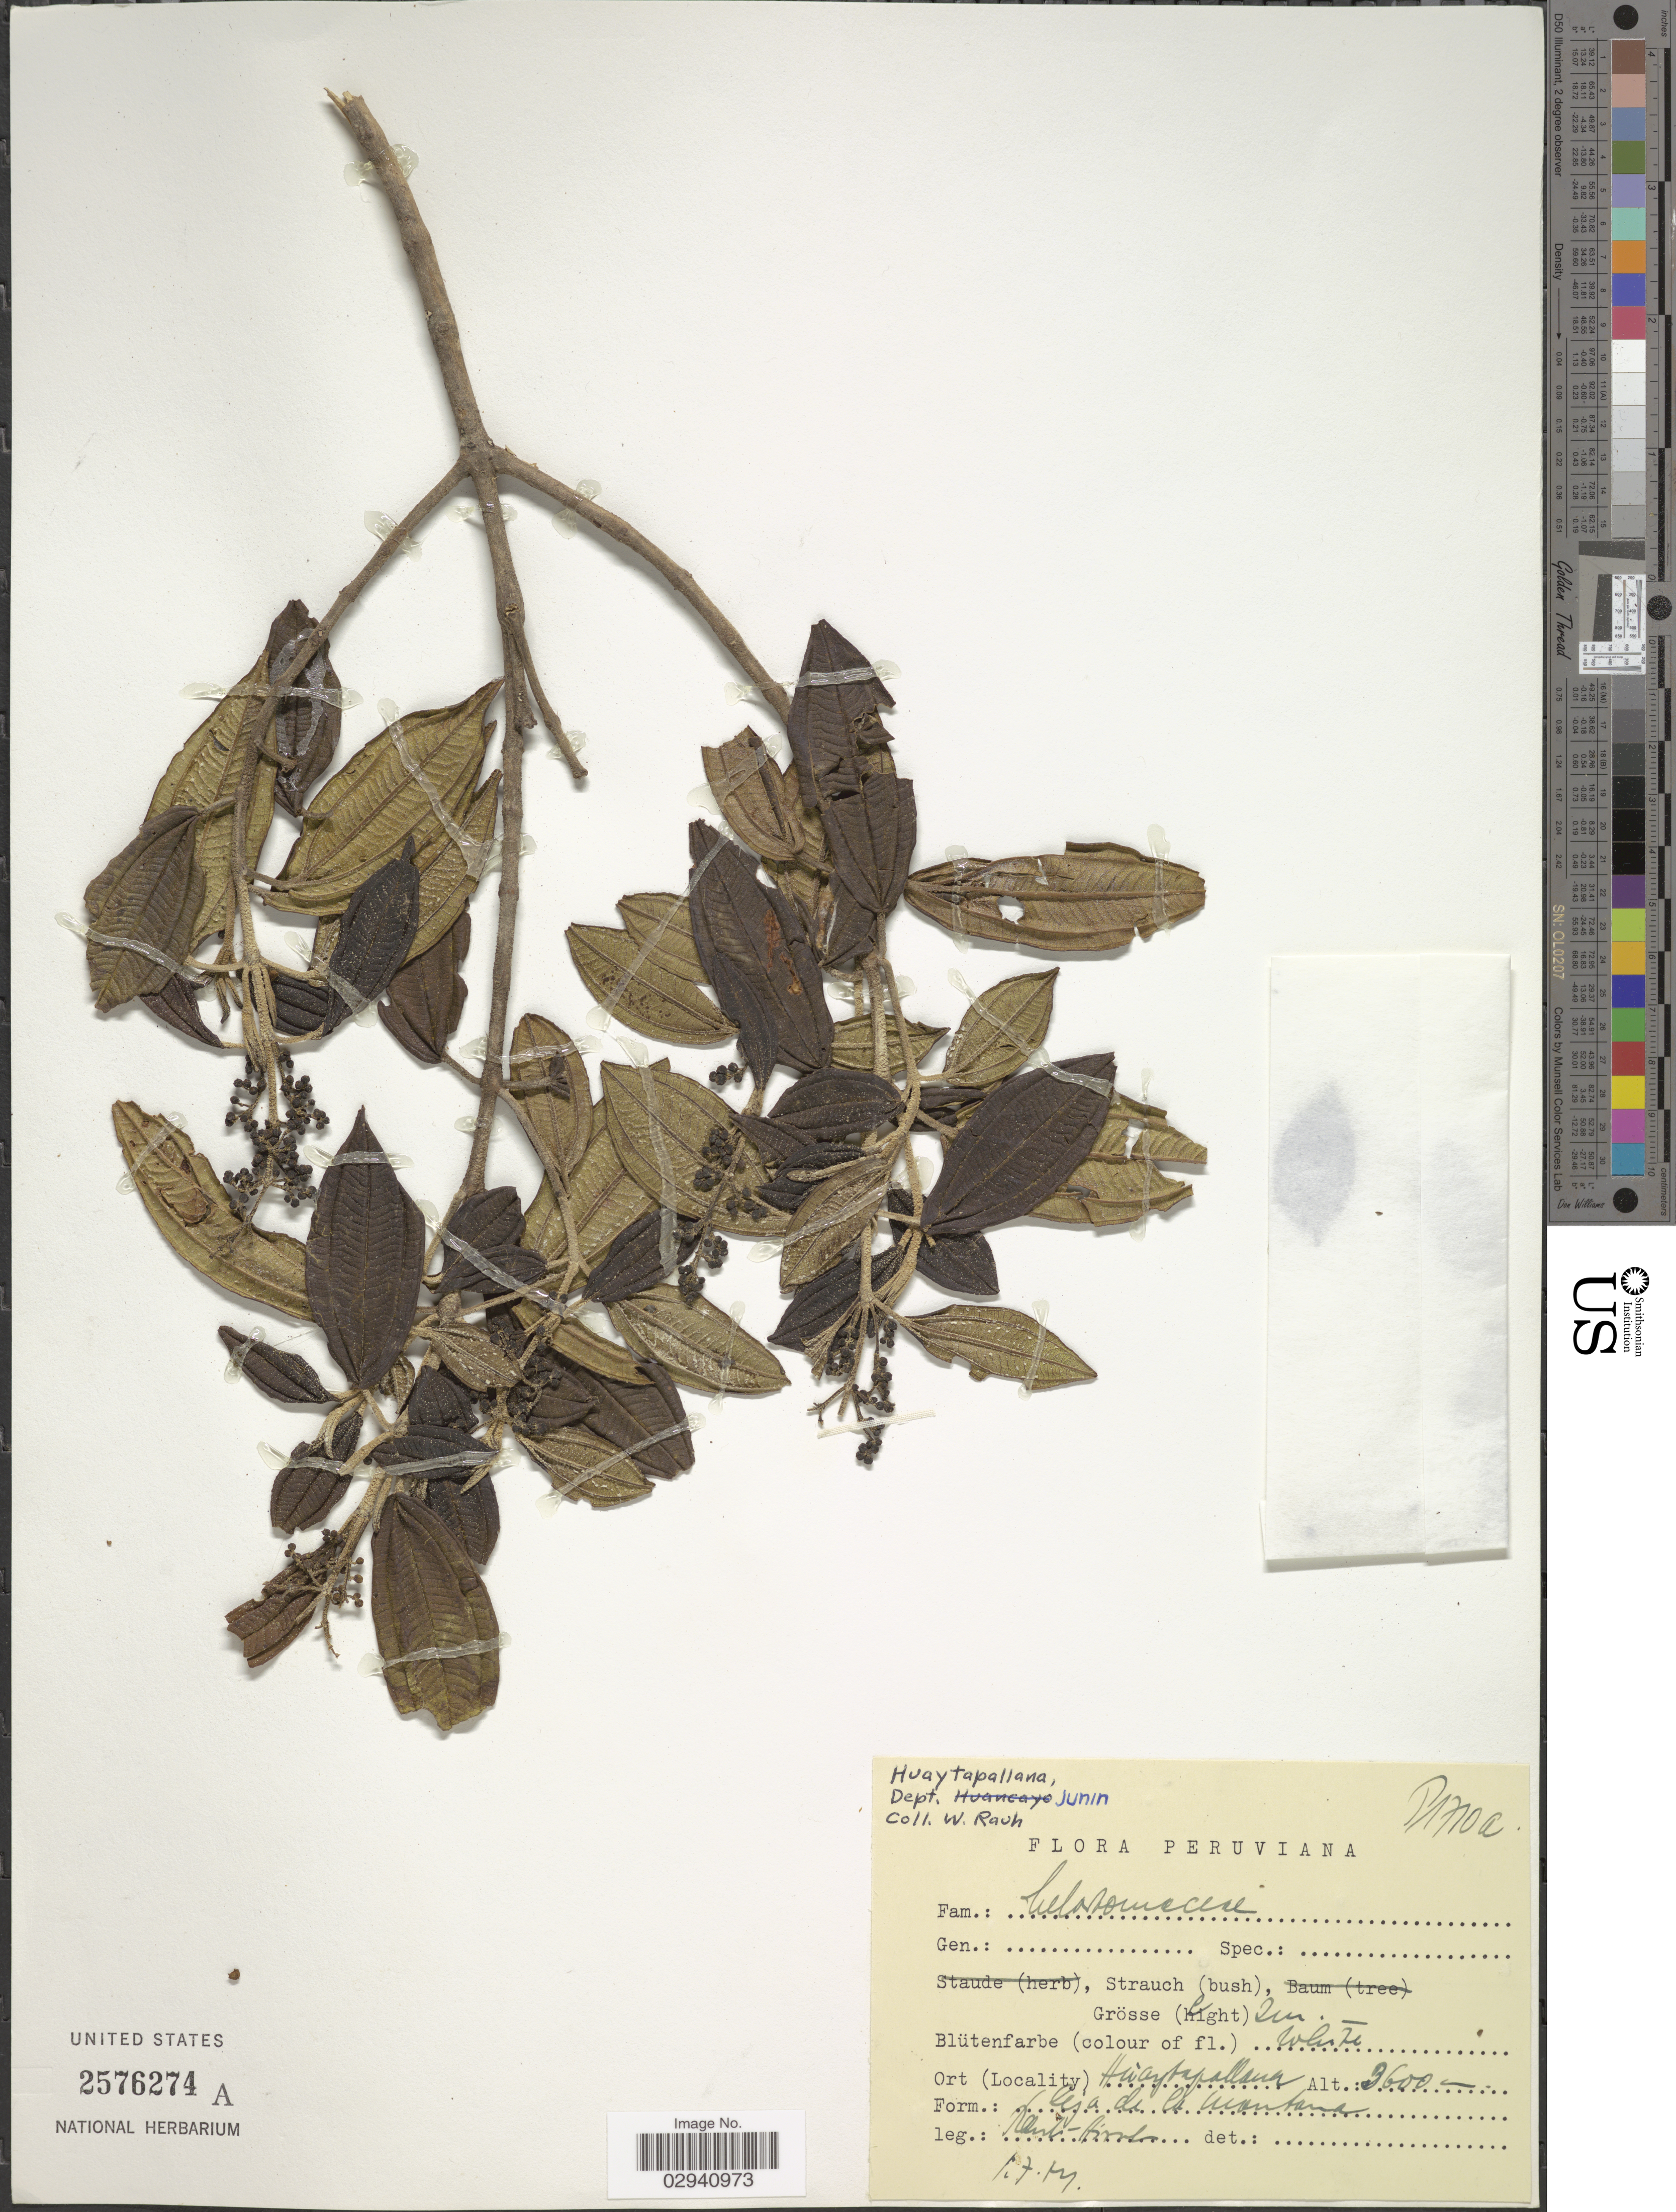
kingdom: Plantae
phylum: Tracheophyta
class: Magnoliopsida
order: Myrtales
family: Melastomataceae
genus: Miconia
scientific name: Miconia miles-morgani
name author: J.F. Macbr.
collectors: W. Rauh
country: Peru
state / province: Junín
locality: Huaytapallana, Dept. Junin.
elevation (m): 3600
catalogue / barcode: US 2576274A